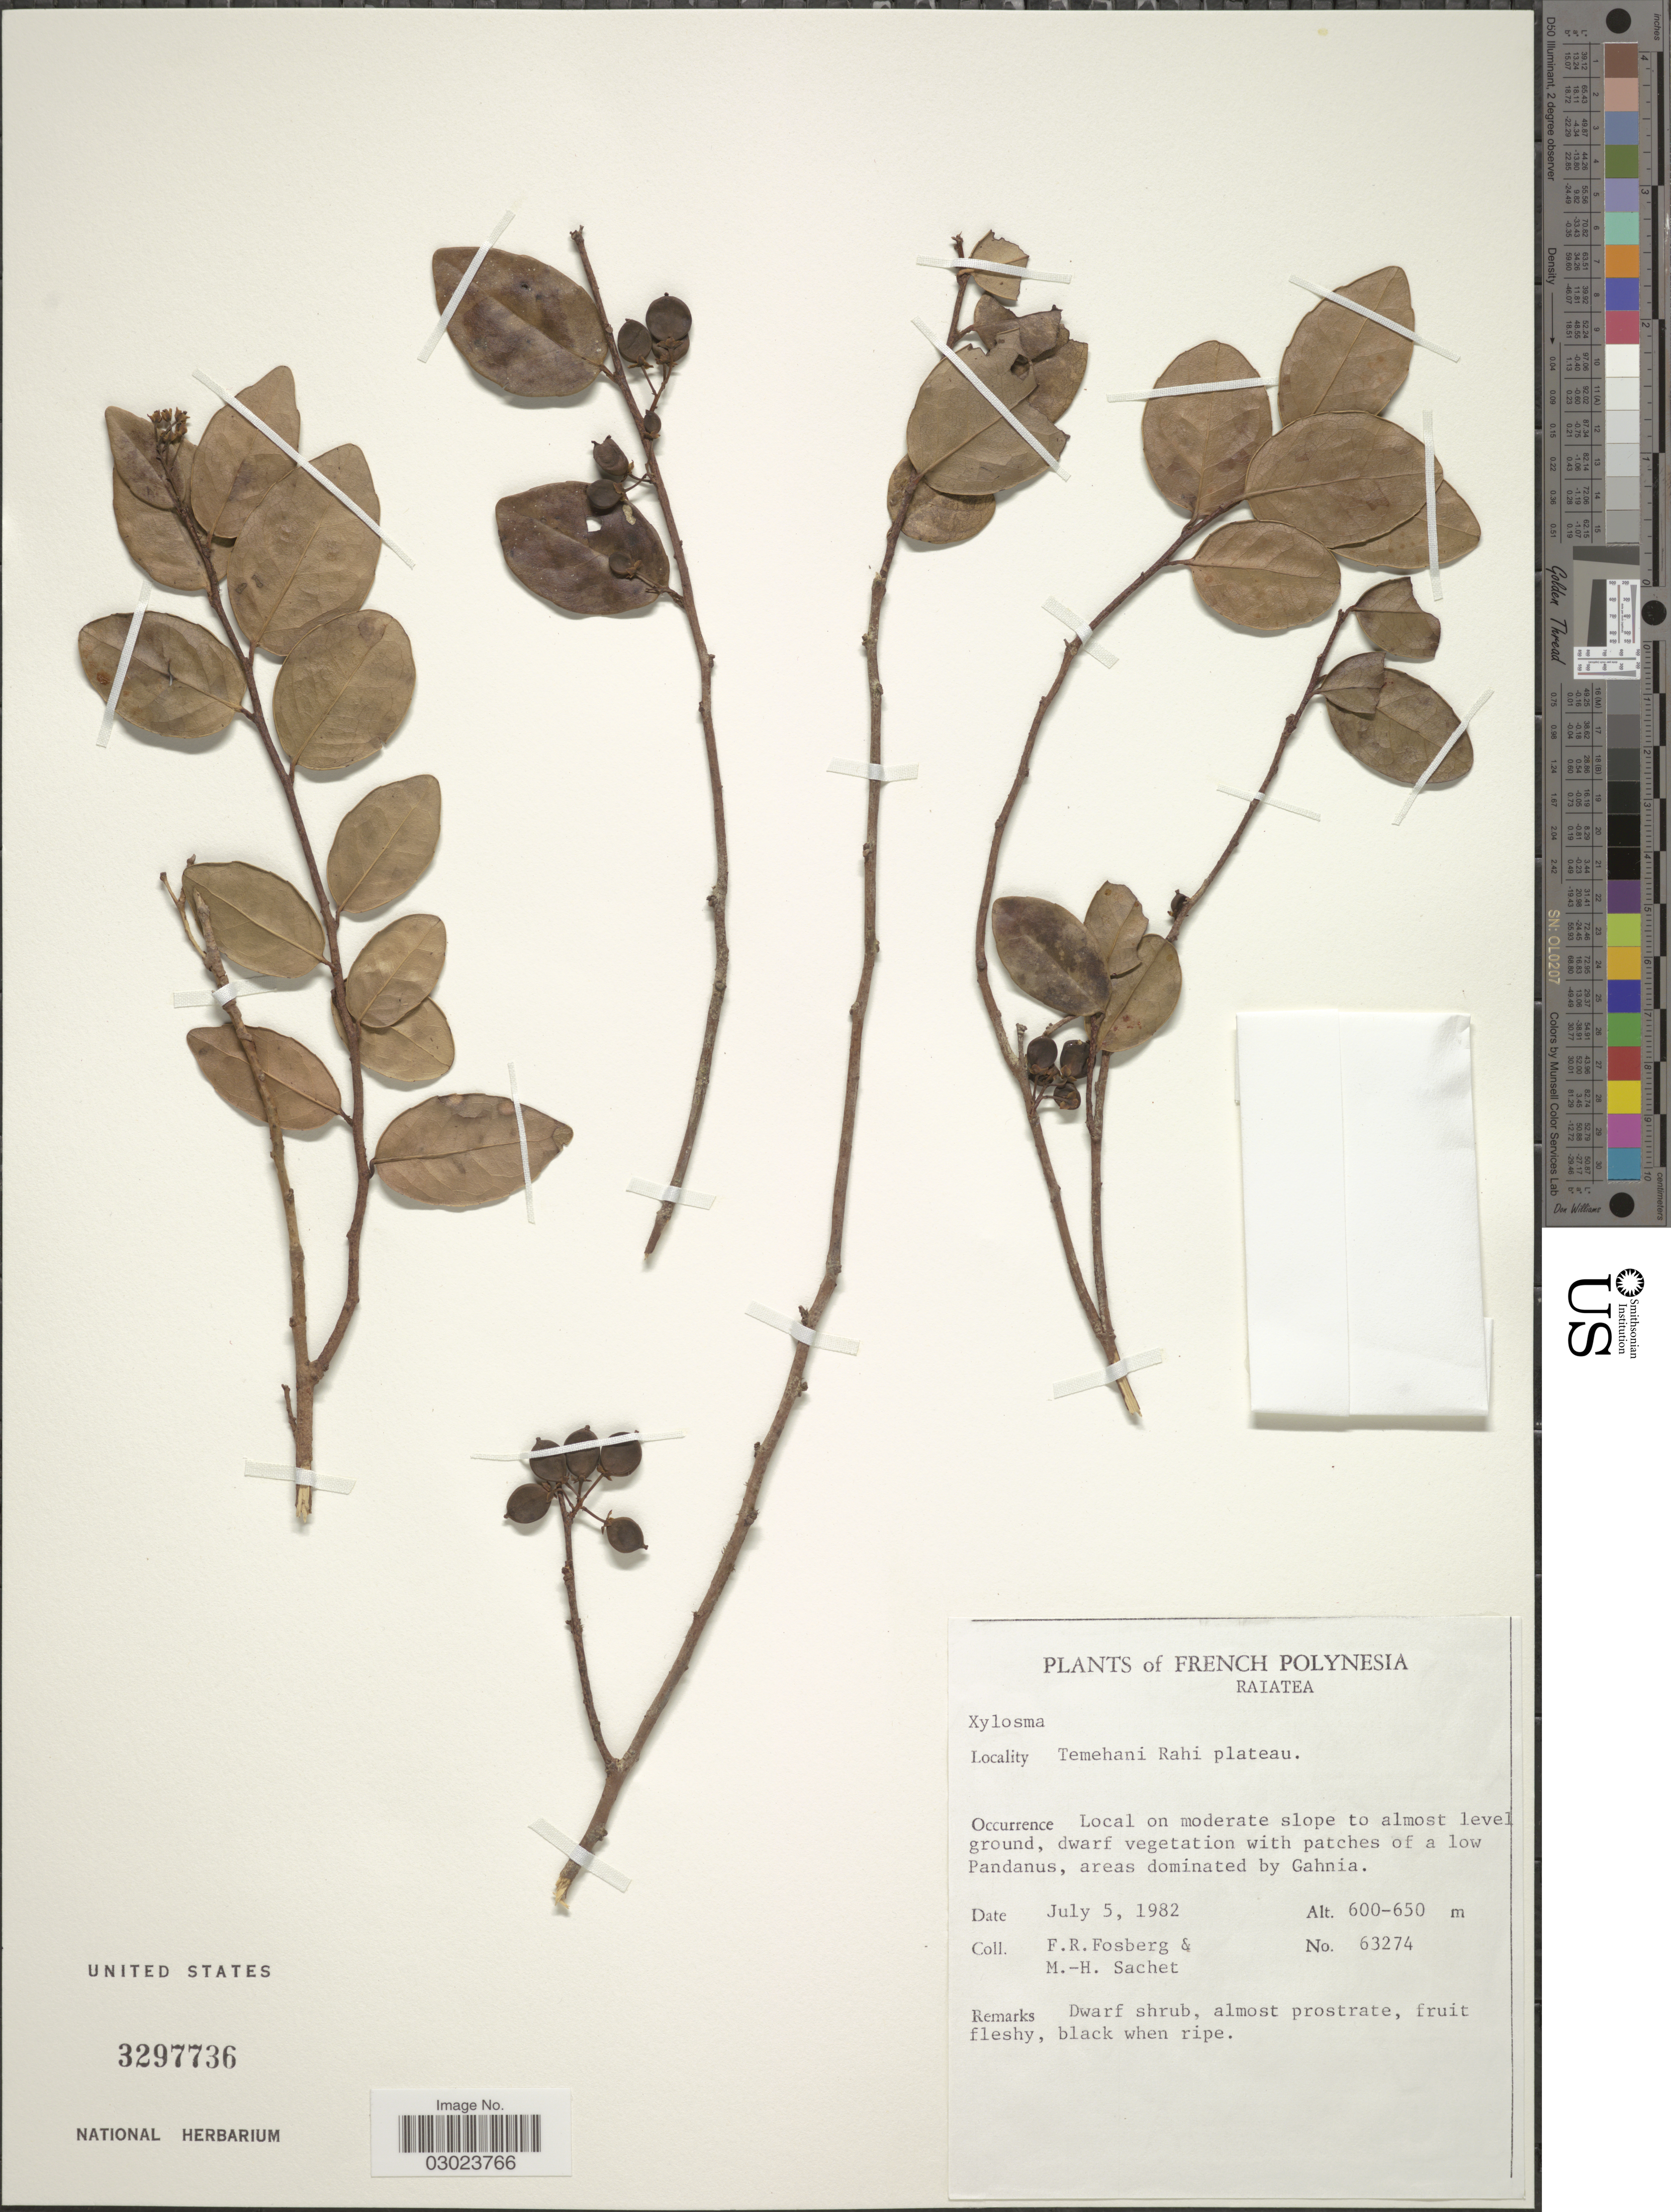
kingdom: Plantae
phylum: Tracheophyta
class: Magnoliopsida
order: Malpighiales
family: Salicaceae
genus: Xylosma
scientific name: Xylosma sp.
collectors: F. R. Fosberg & M.-H. Sachet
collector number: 63274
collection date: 1982-07-05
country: French Polynesia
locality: Raiatea. Temehani Rahi plateau.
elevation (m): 600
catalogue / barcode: US 3297736